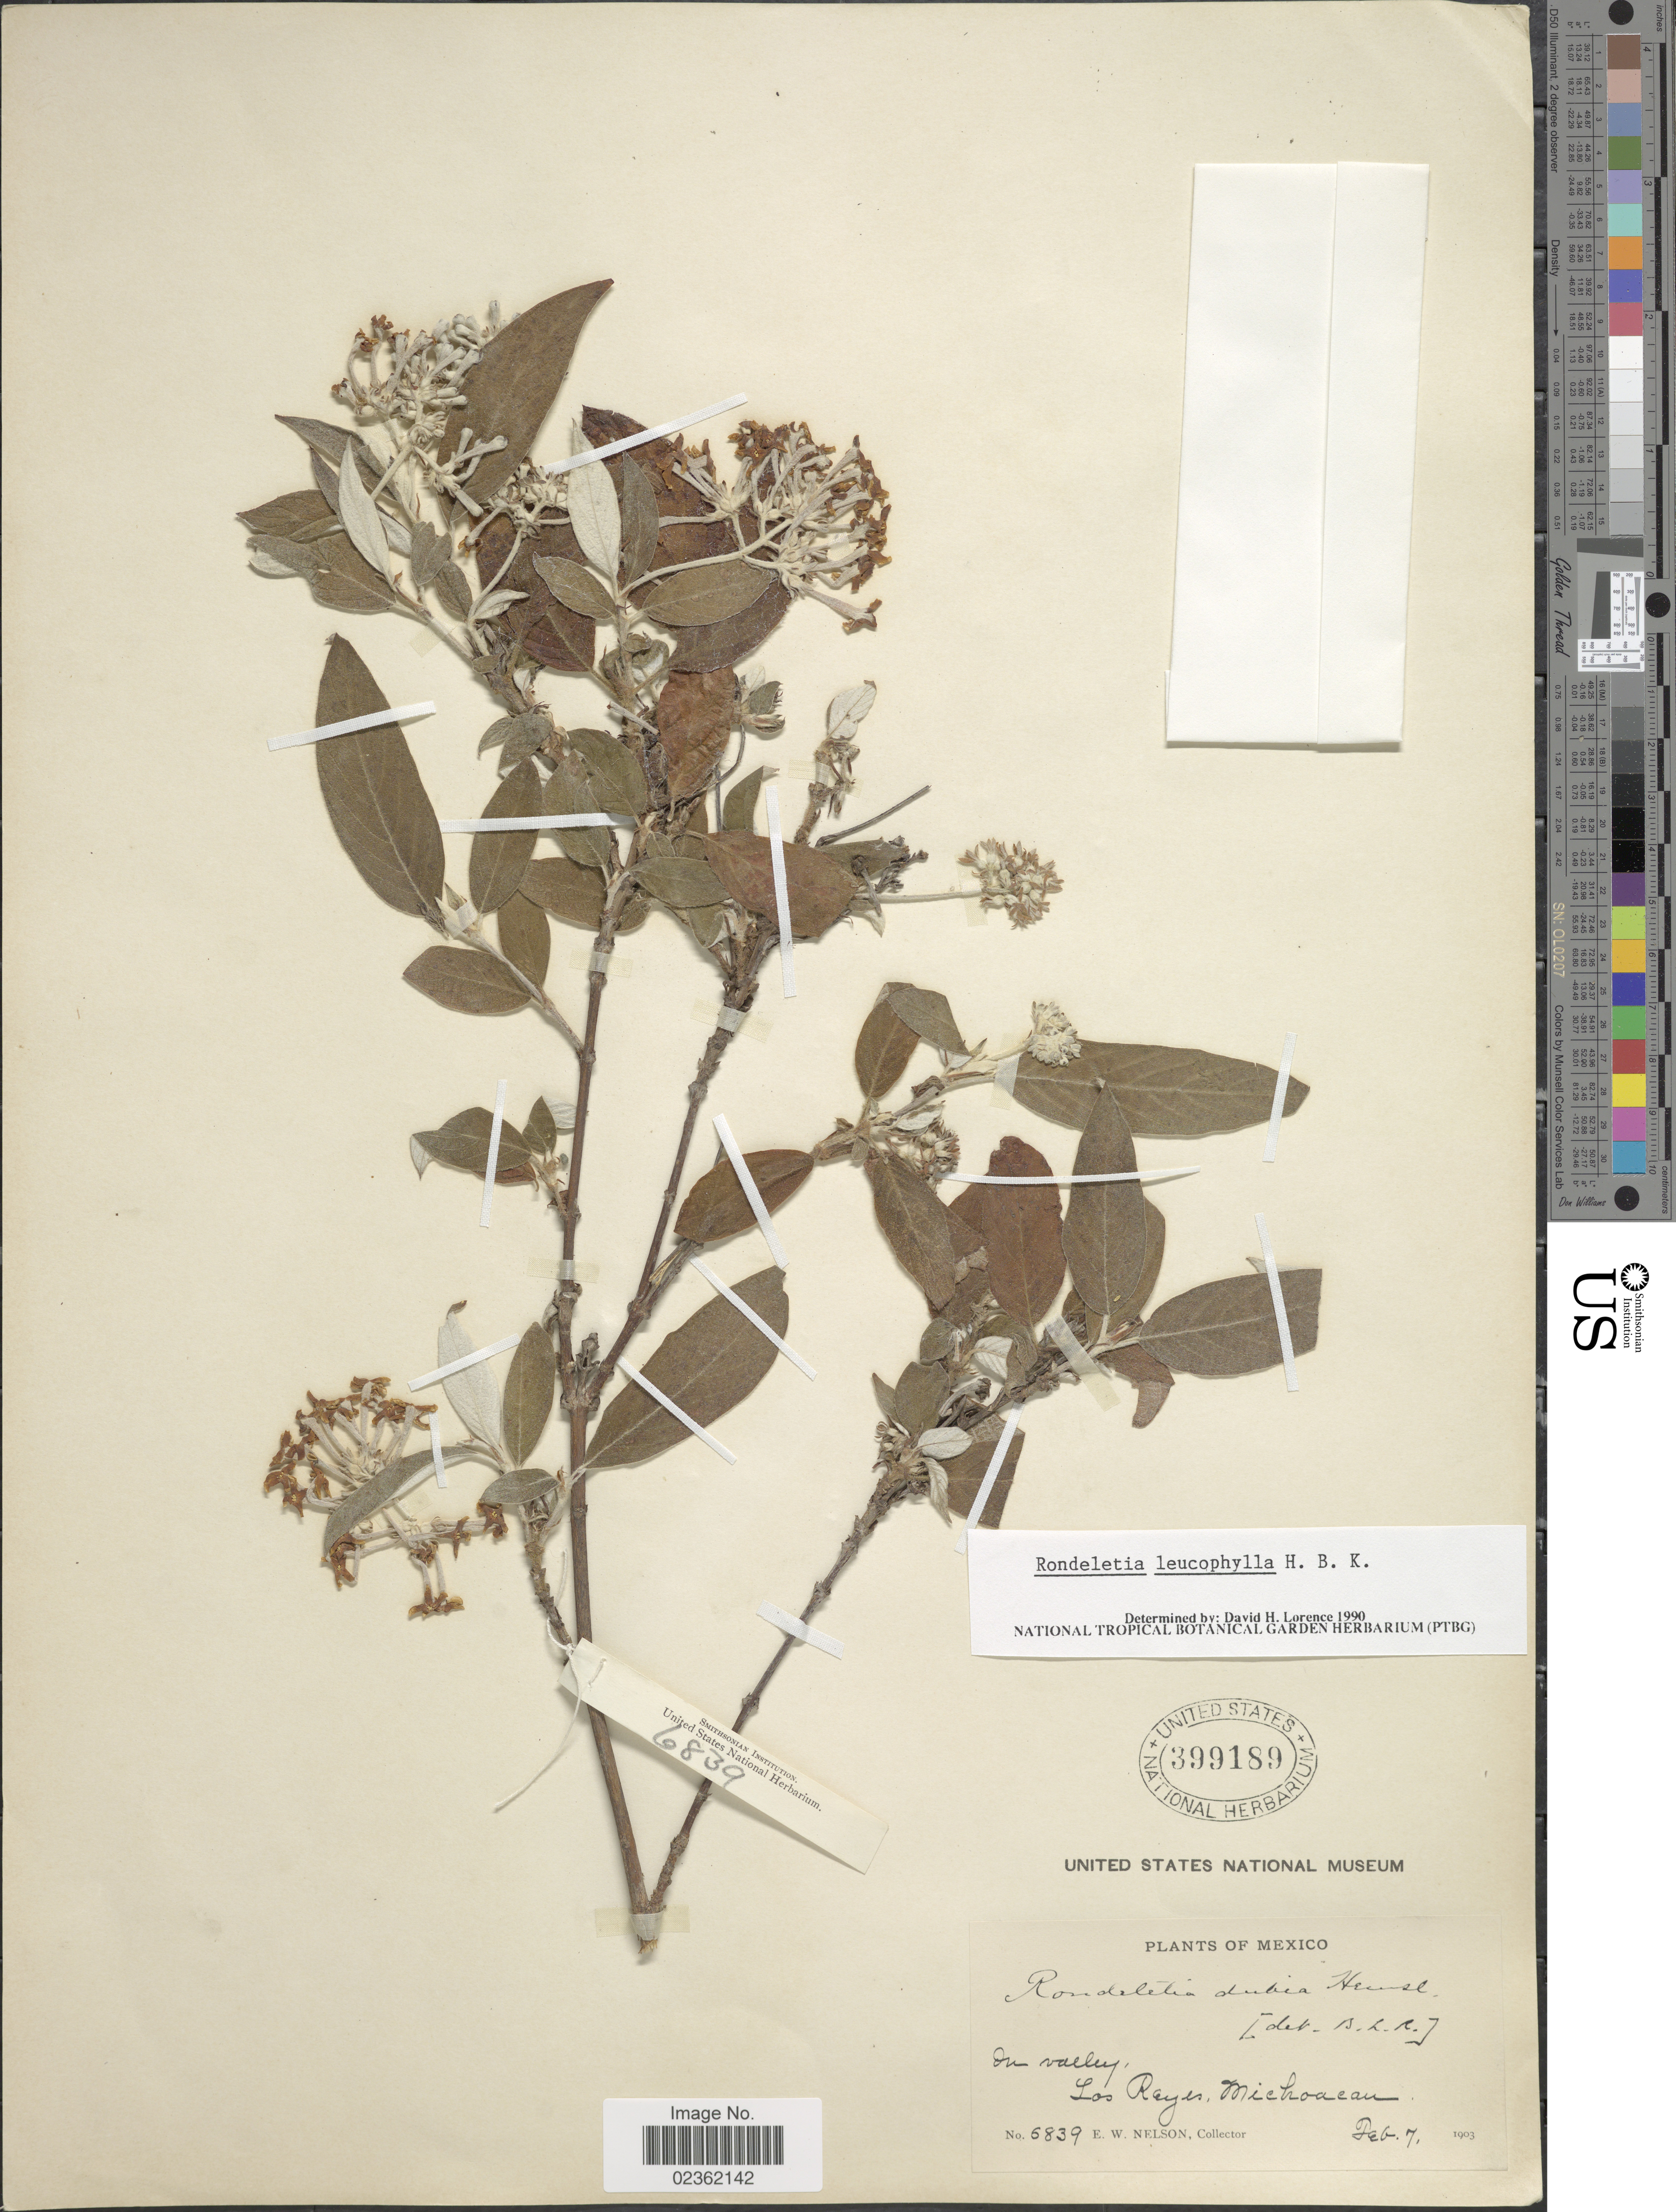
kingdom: Plantae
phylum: Tracheophyta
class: Magnoliopsida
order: Gentianales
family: Rubiaceae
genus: Rondeletia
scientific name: Rondeletia leucophylla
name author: Kunth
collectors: E. W. Nelson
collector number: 6839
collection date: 1903-02-07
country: Mexico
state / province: Michoacán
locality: In valley, Los Reyes.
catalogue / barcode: US 399189